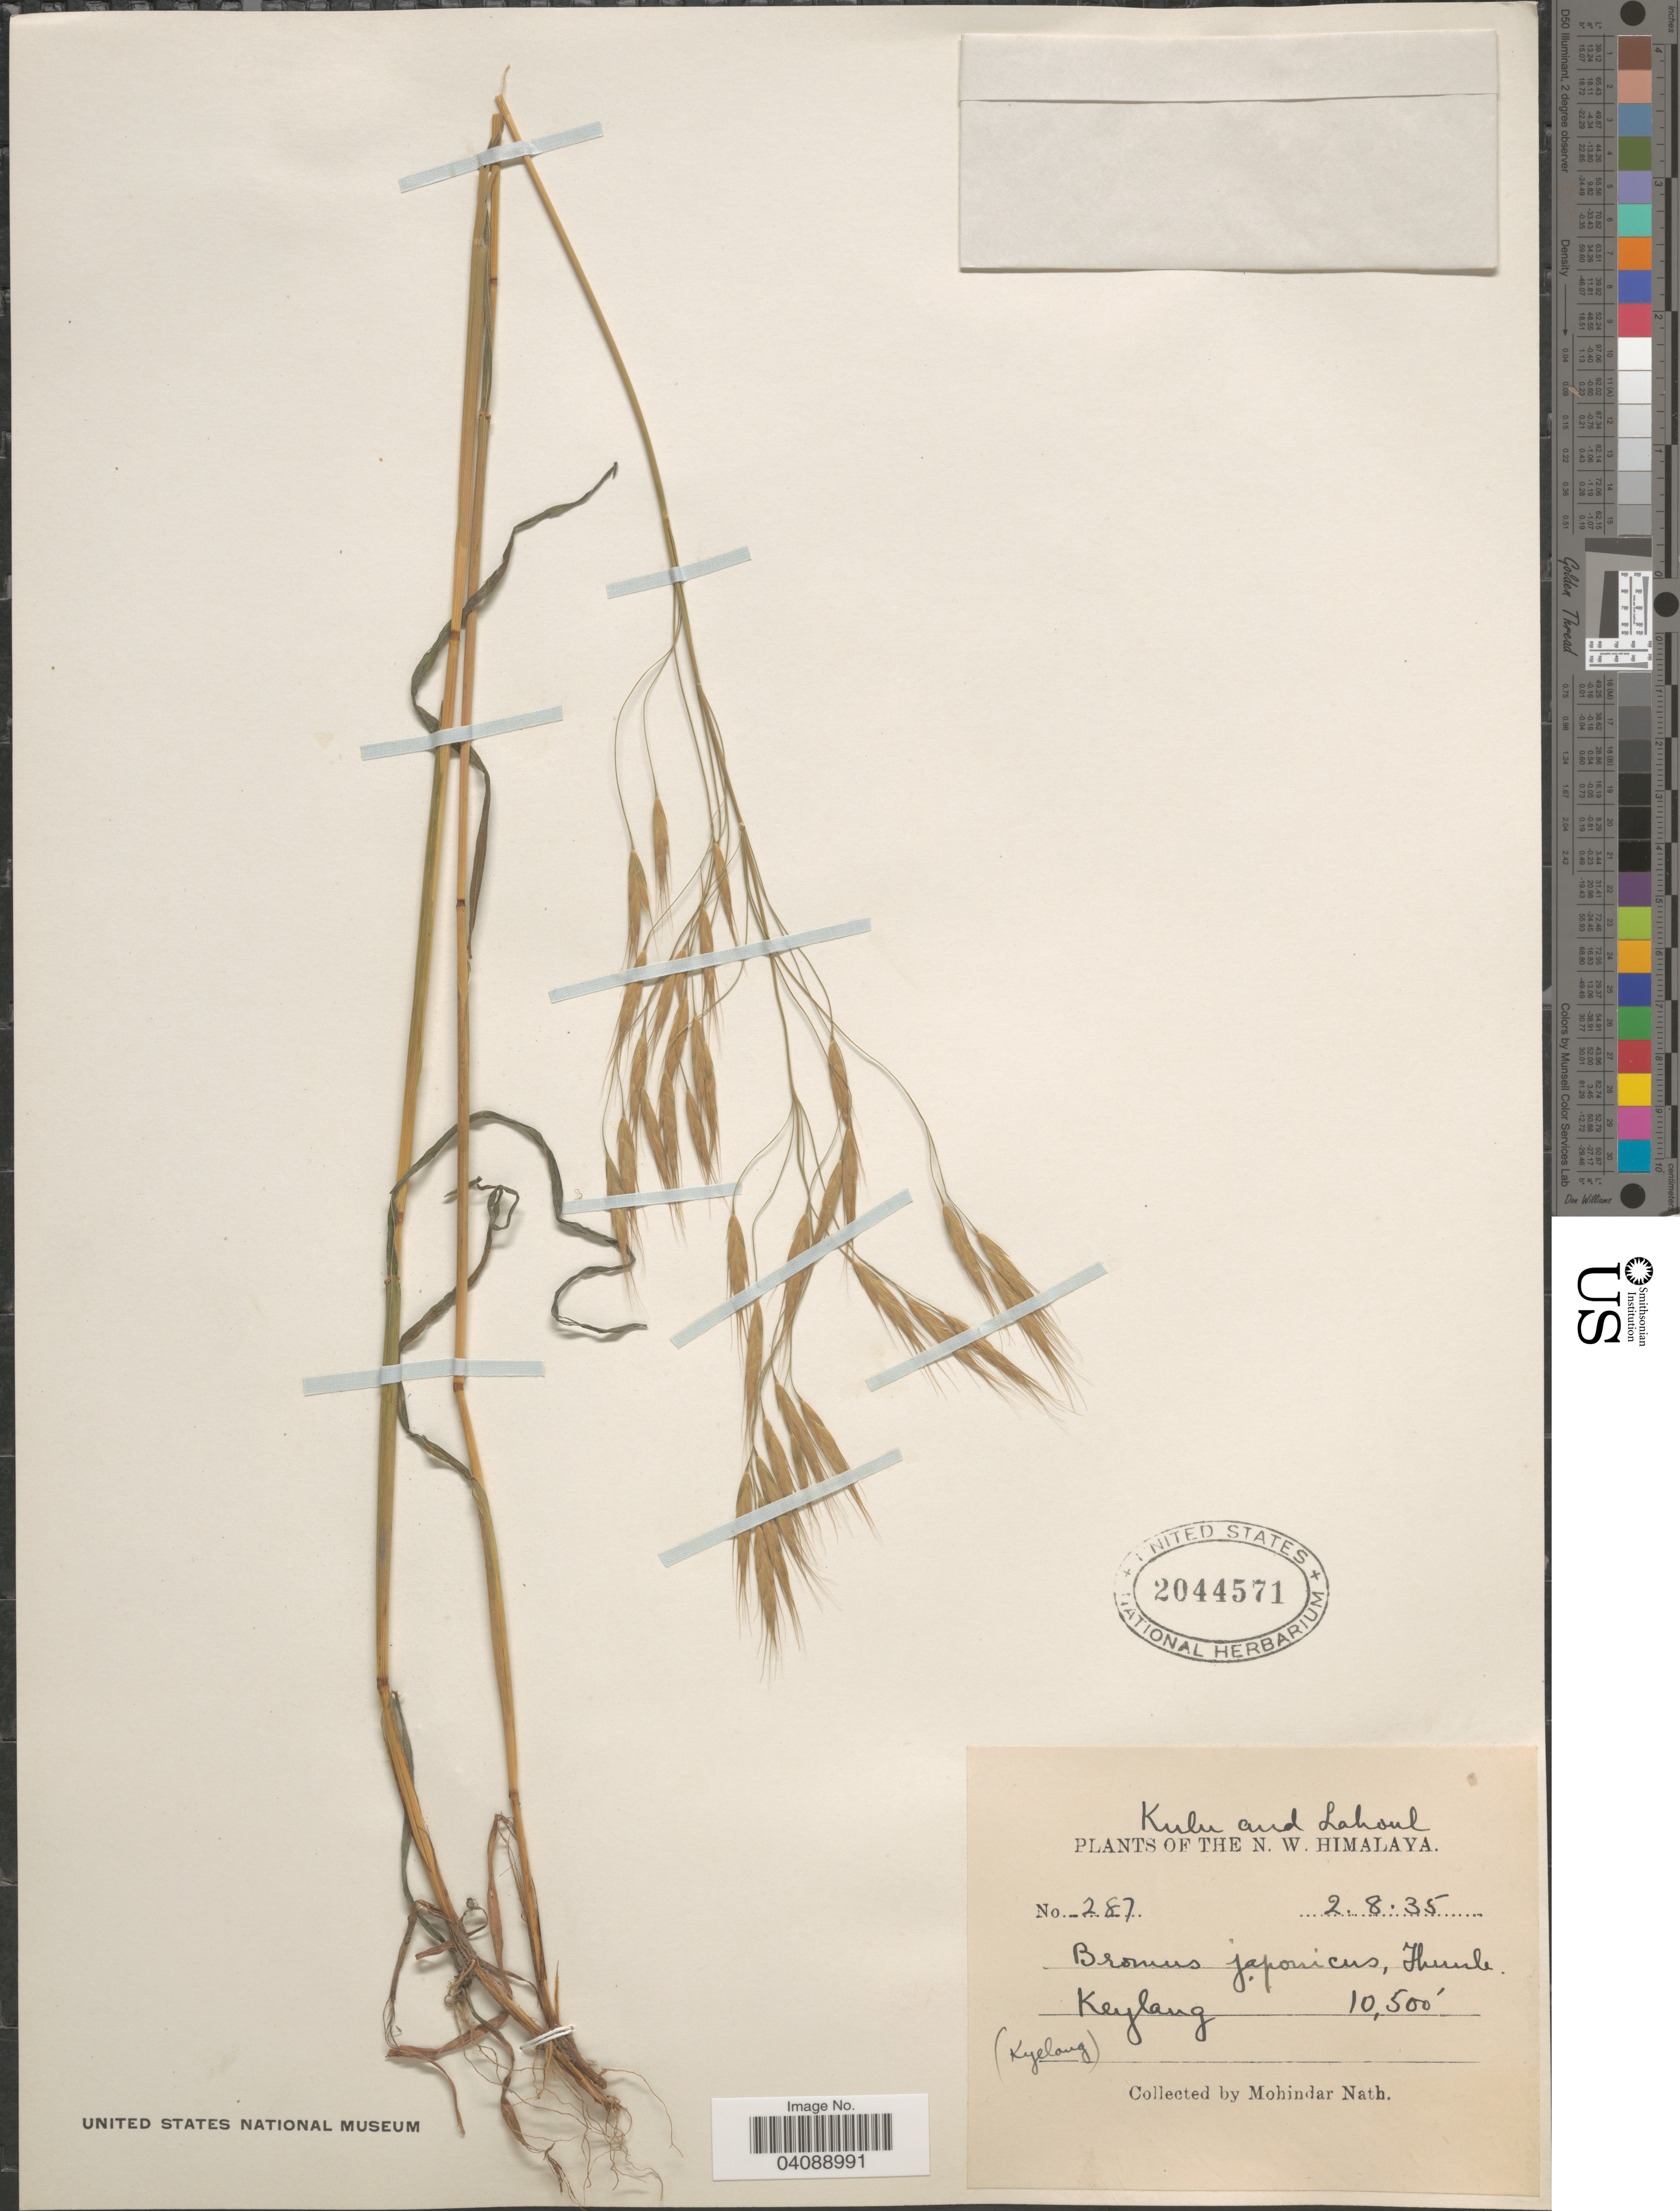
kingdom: Plantae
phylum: Tracheophyta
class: Liliopsida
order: Poales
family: Poaceae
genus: Bromus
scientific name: Bromus japonicus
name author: Houtt.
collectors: M. Nath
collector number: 287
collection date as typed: Transcribed d/m/y: 2/8/35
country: India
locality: Kulu and Lahoul. The N.W. Himalaya. Keylang.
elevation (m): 3200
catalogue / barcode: US 2044571